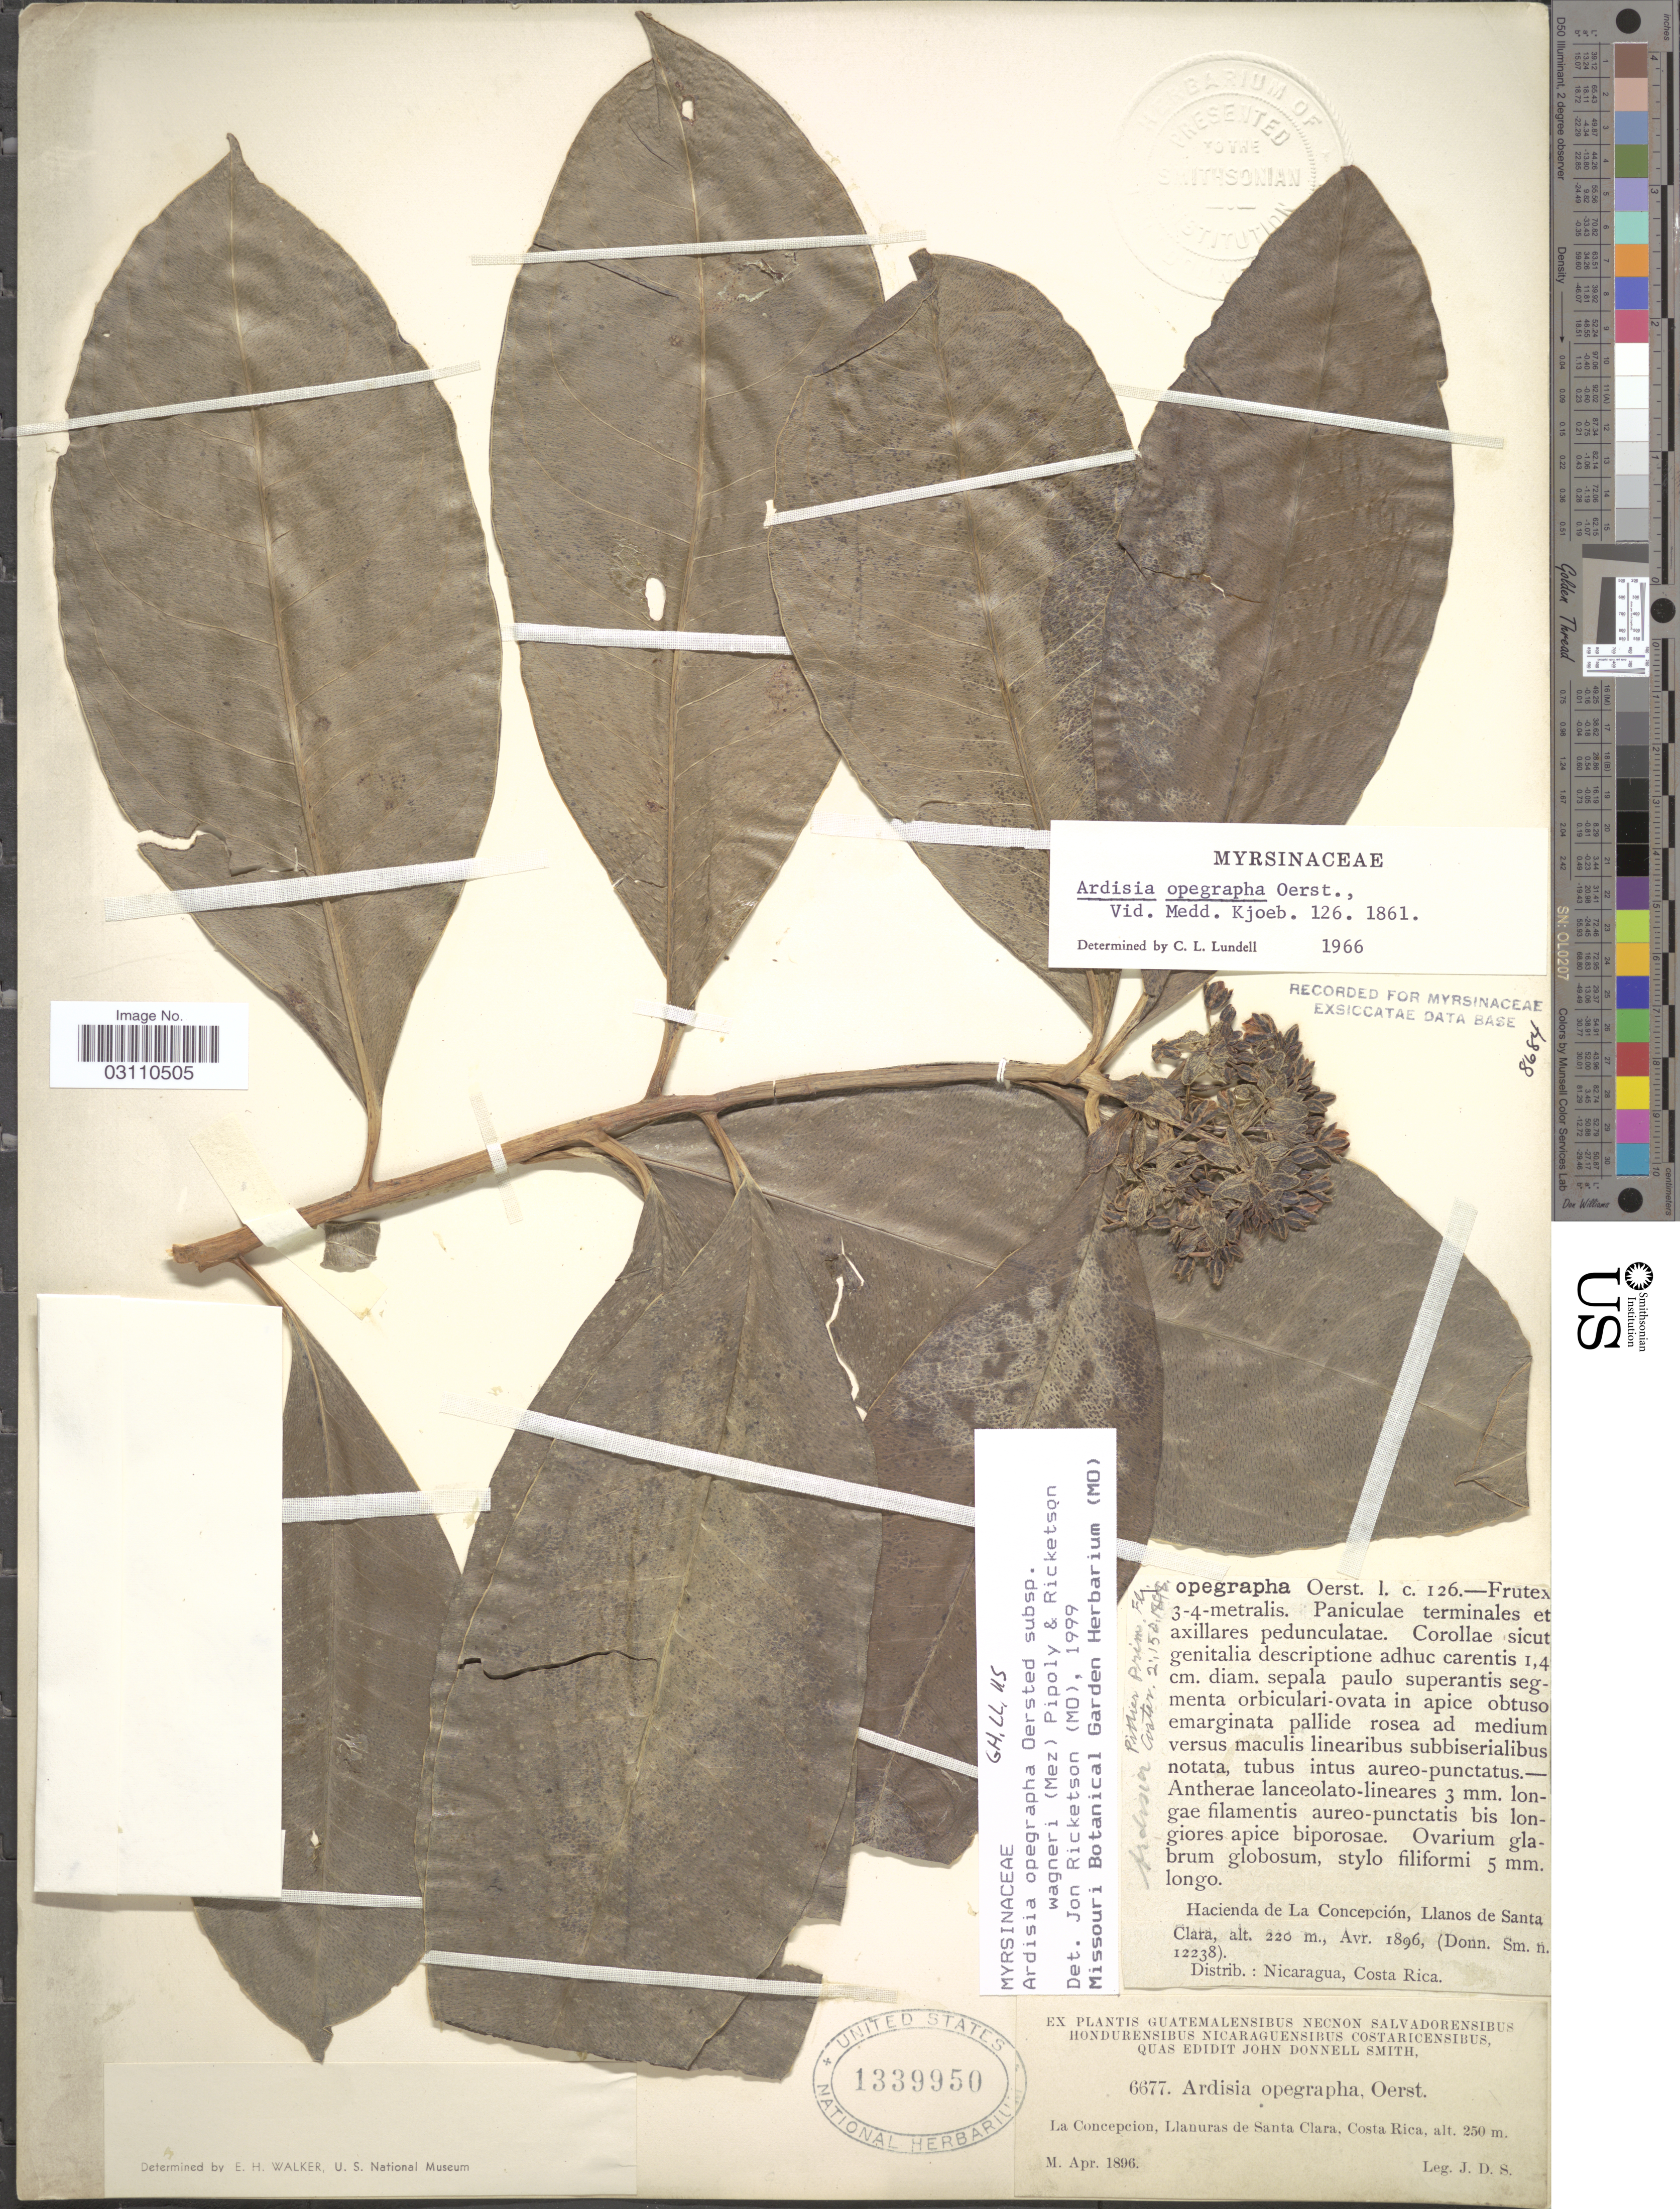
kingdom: Plantae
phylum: Tracheophyta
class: Magnoliopsida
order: Ericales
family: Primulaceae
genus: Ardisia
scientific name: Ardisia opegrapha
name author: Oerst.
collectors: J. Donnell Smith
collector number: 6677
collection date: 1896-04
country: Costa Rica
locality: La Concepcion, Llanuras de Santa Clara.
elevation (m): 250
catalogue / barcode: US 1339950